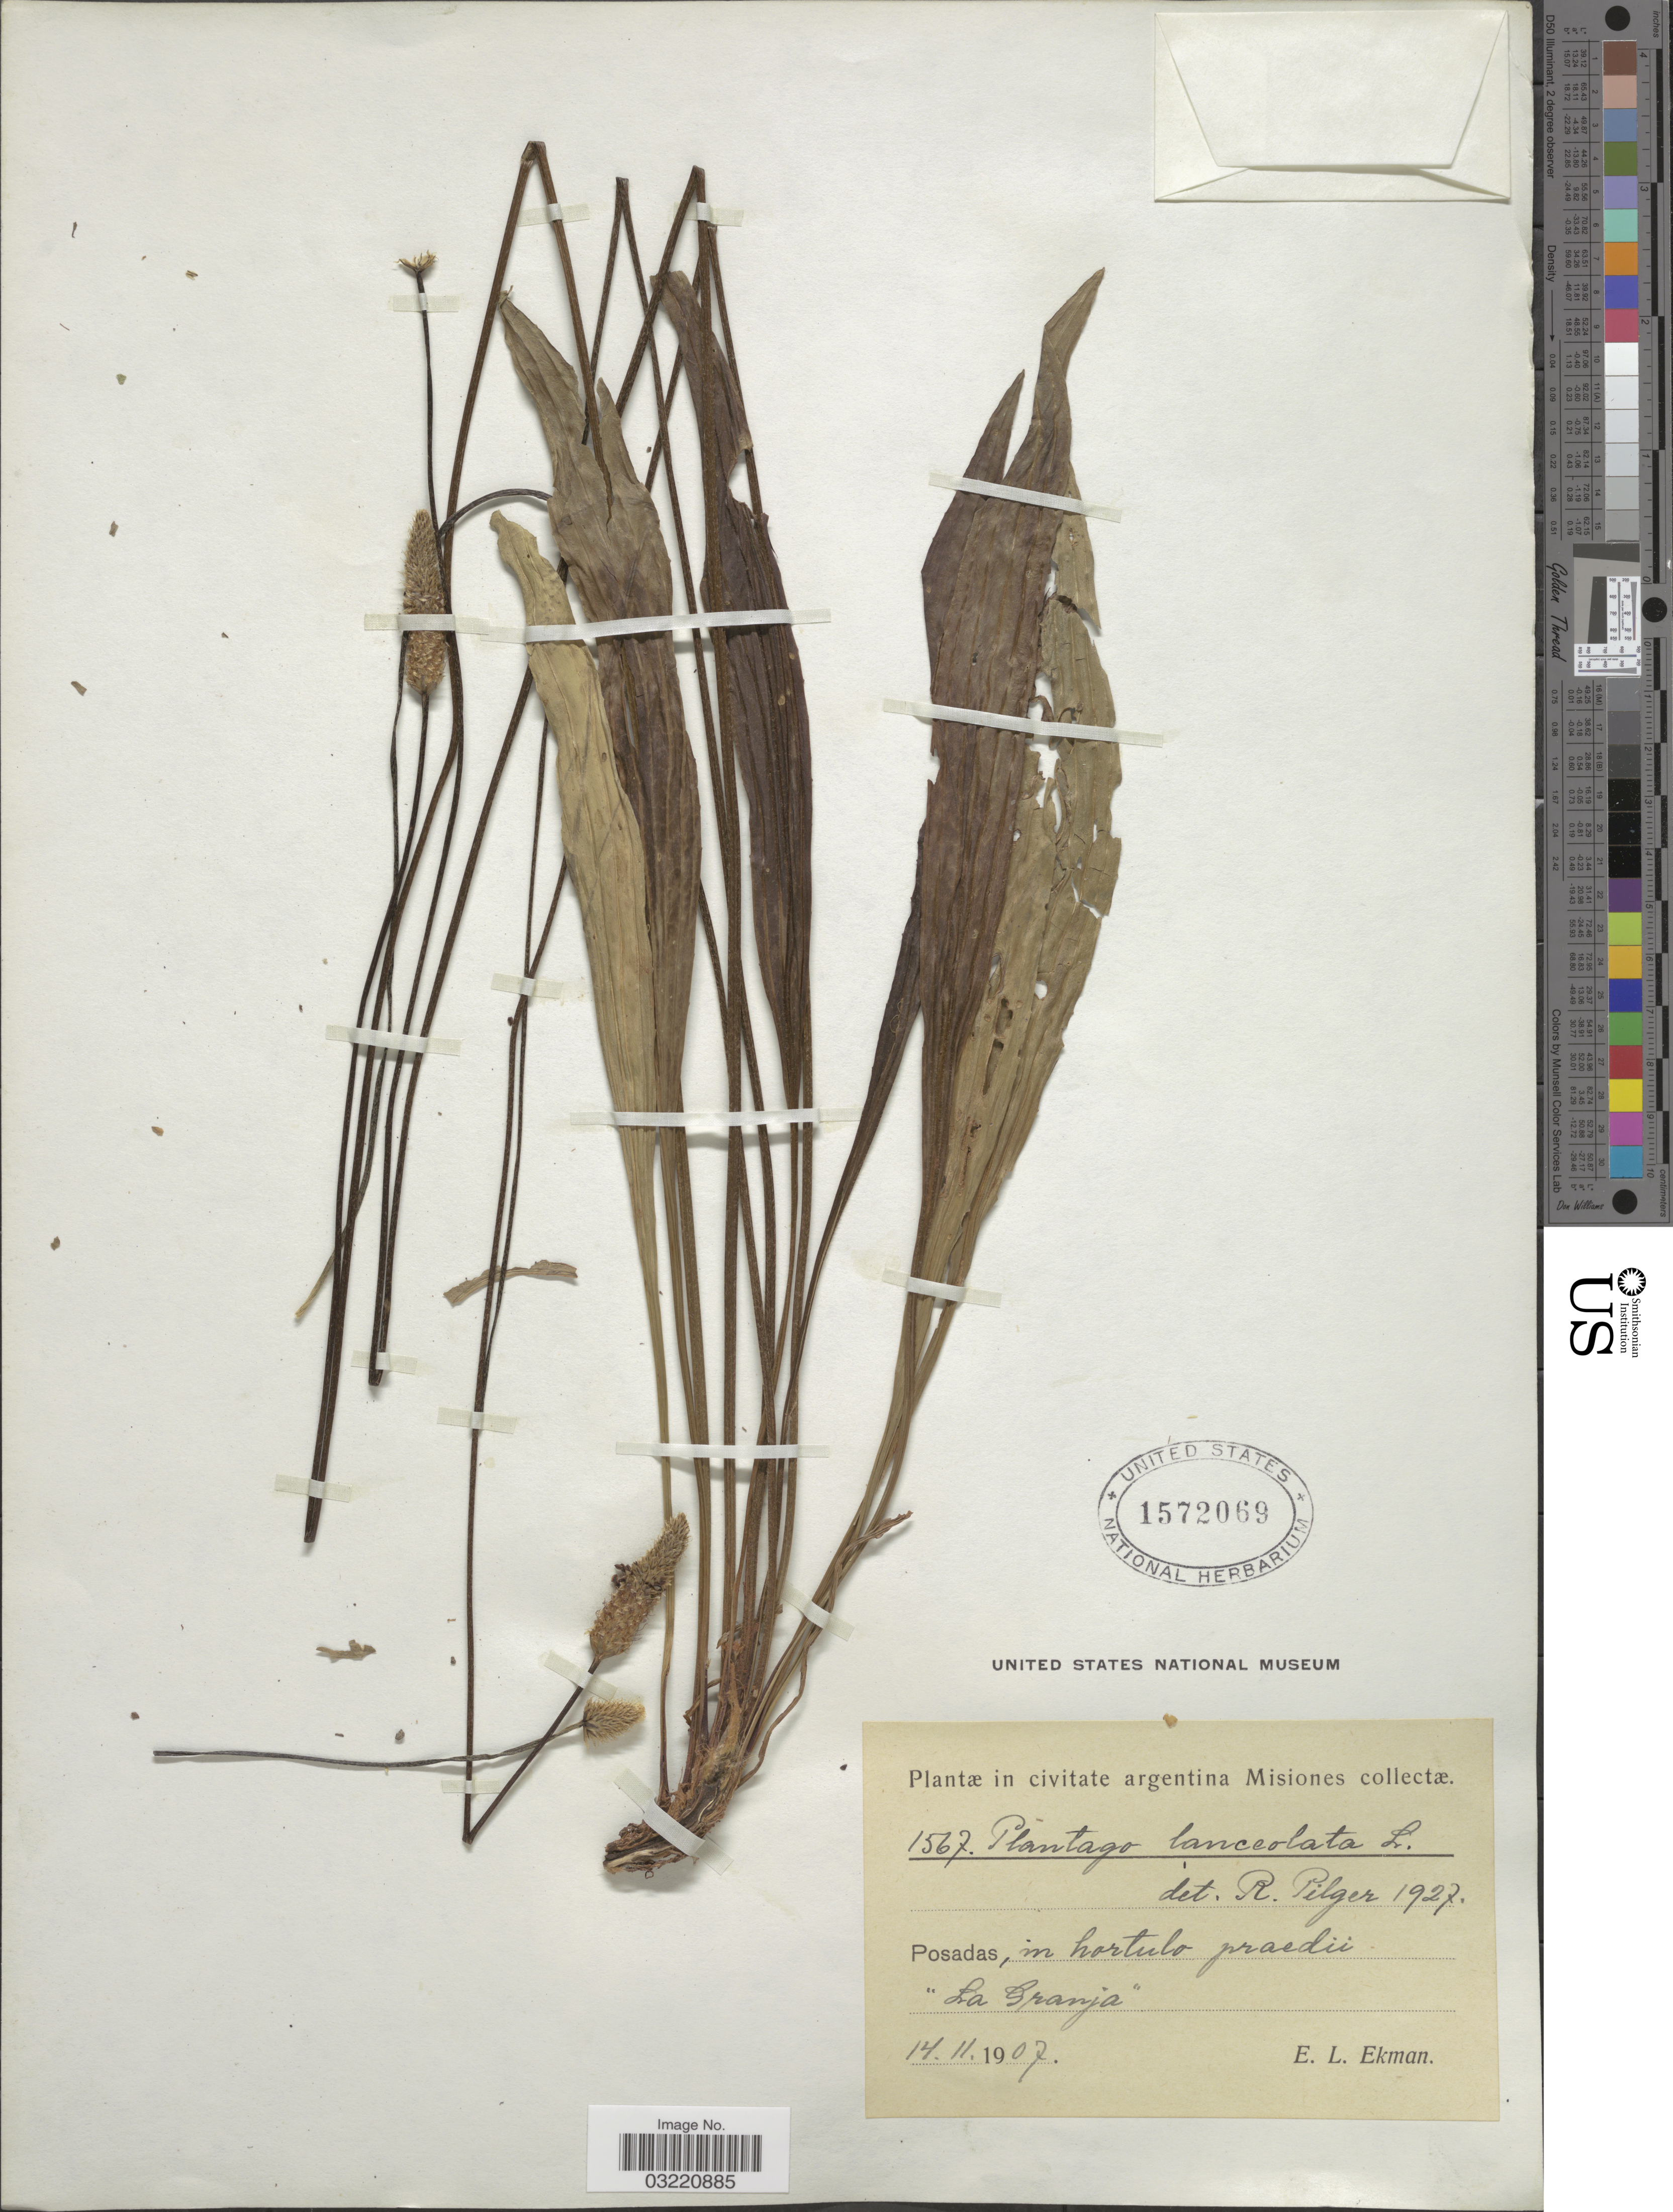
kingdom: Plantae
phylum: Tracheophyta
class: Magnoliopsida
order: Lamiales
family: Plantaginaceae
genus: Plantago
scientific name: Plantago lanceolata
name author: L.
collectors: E. L. Ekman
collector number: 1567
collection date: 1907-11-14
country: Argentina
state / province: Misiones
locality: Posadas, in hortulo praedii "La Granja".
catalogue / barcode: US 1572069